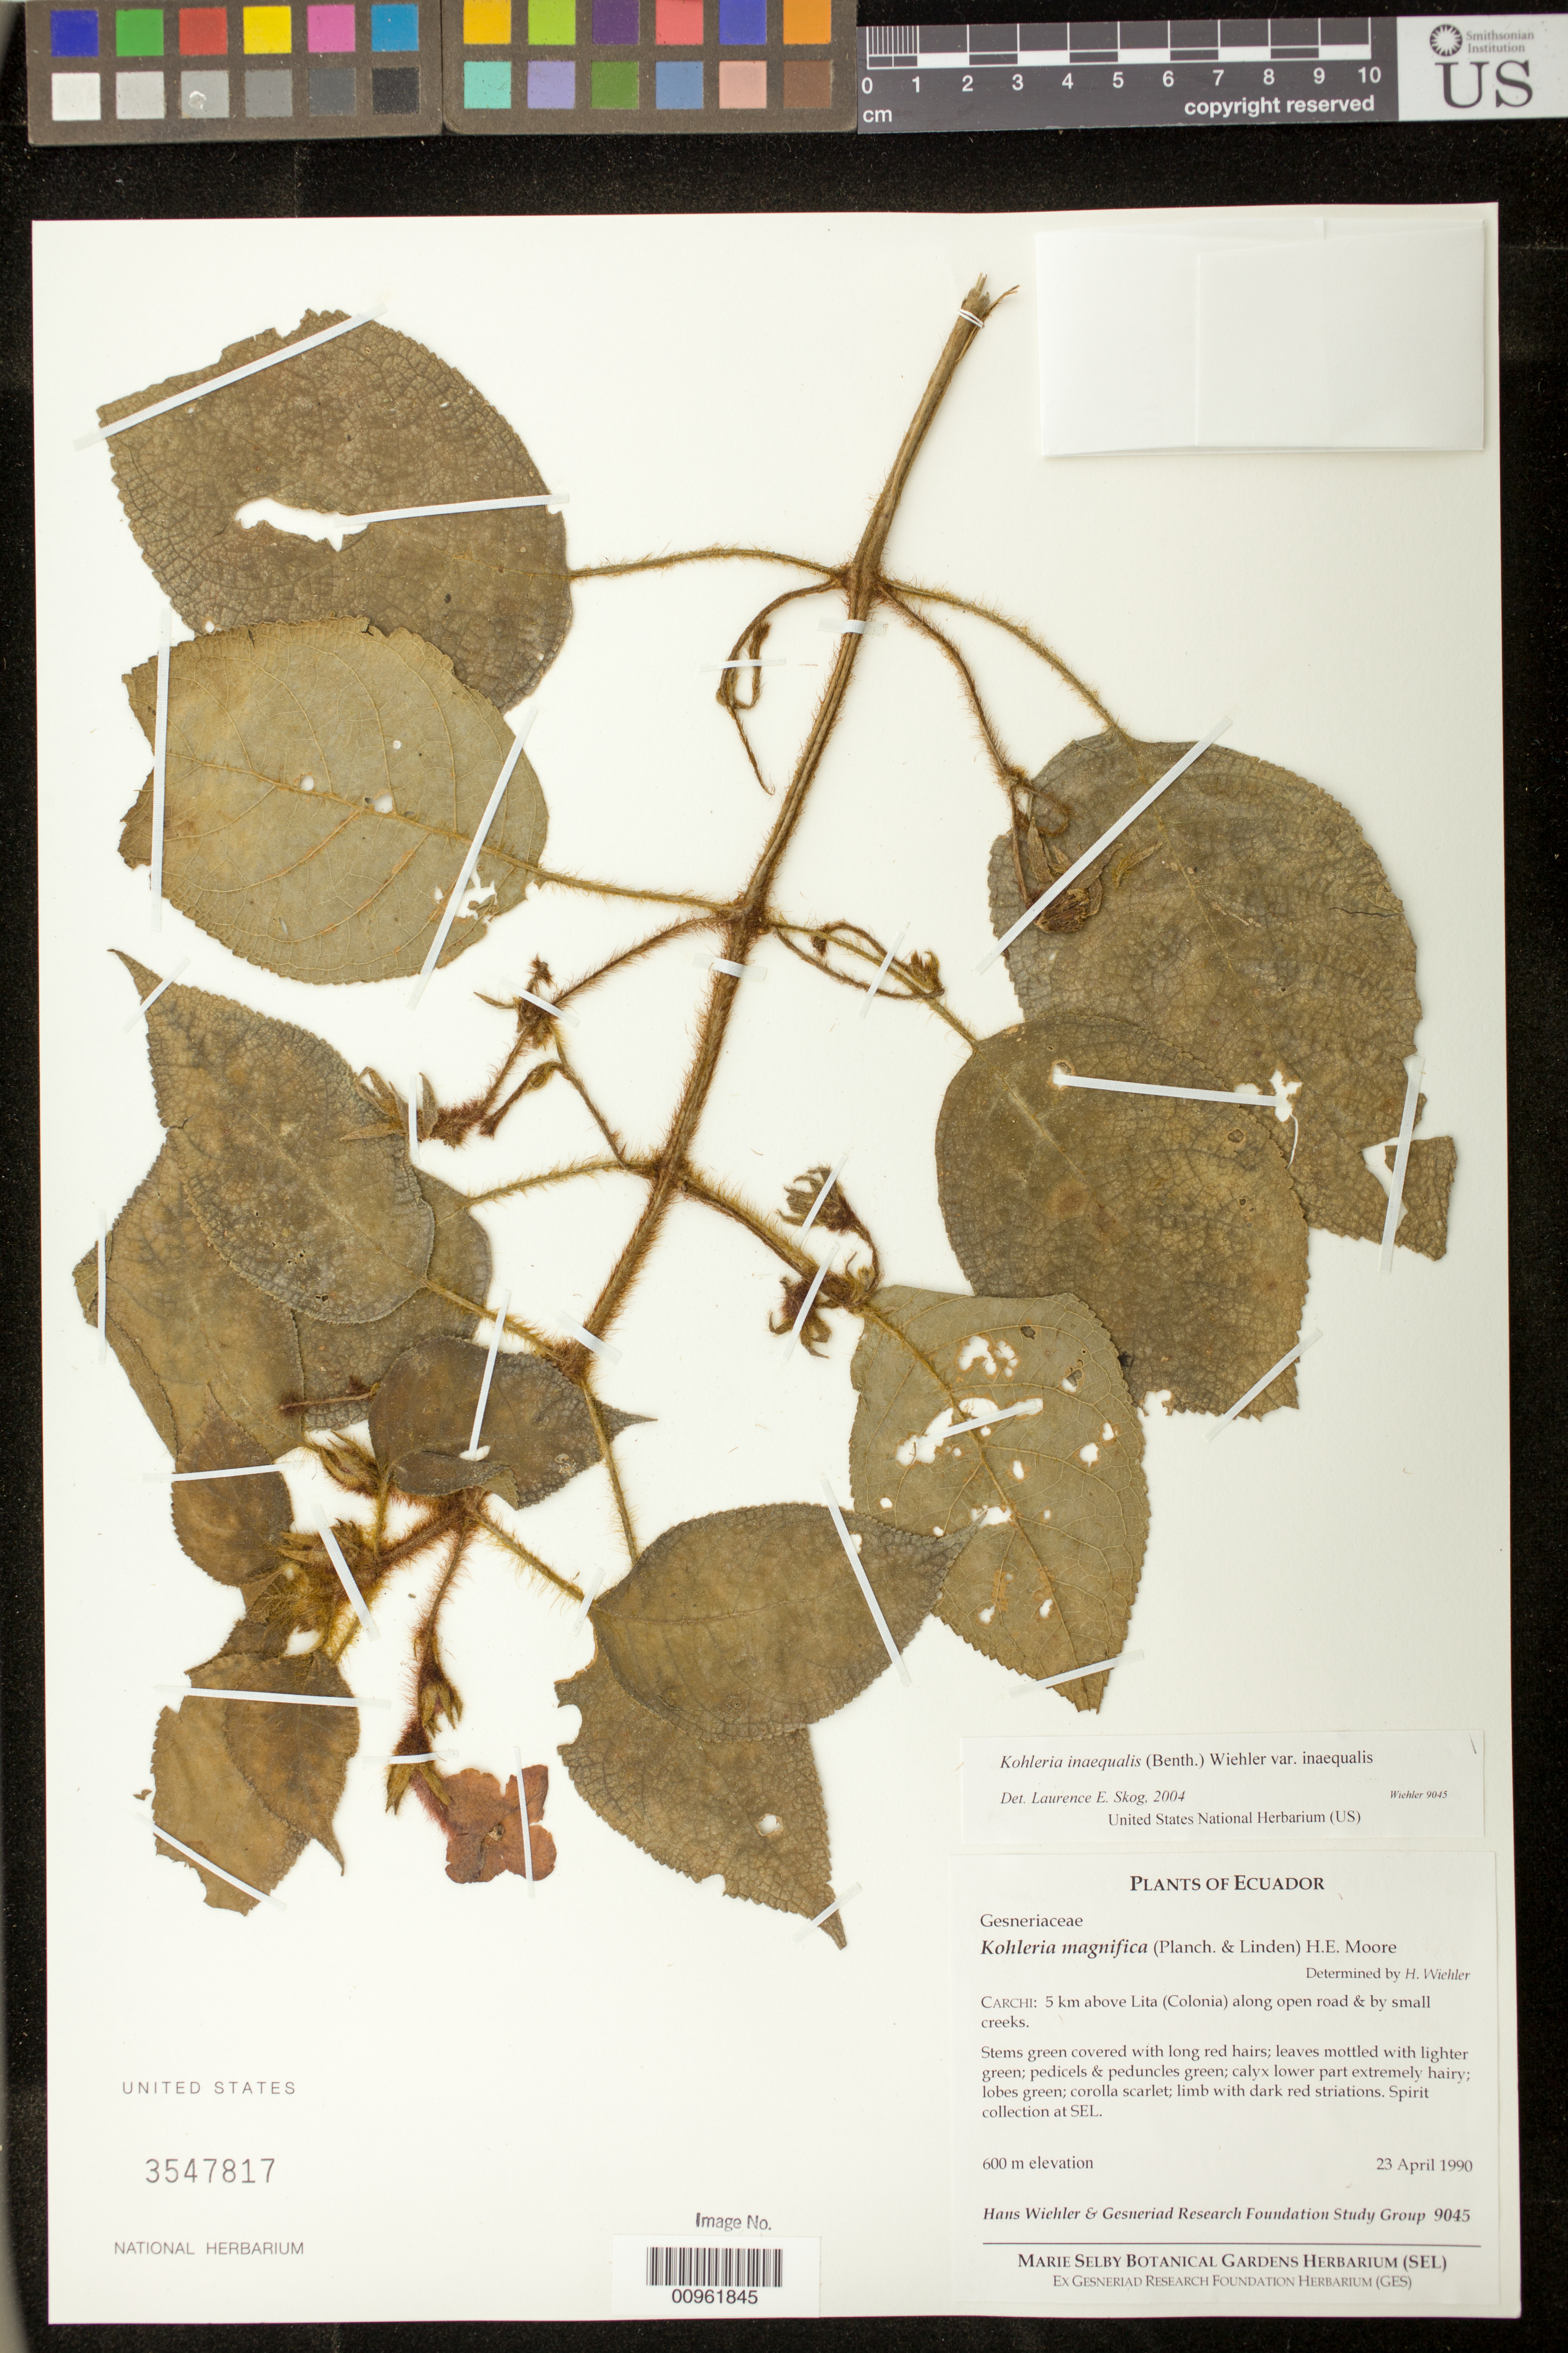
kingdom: Plantae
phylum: Tracheophyta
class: Magnoliopsida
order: Lamiales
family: Gesneriaceae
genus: Kohleria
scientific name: Kohleria inaequalis var. inaequalis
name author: (Benth.) Wiehler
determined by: Skog, Laurence E.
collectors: H. J. Wiehler & GRF Study Group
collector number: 9045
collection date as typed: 23 Apr 1990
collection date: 1990-04-23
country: Ecuador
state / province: Carchi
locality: Carchi: 5 km above Lita (Colonia) along open road & by small creeks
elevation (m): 600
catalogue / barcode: US 3547817